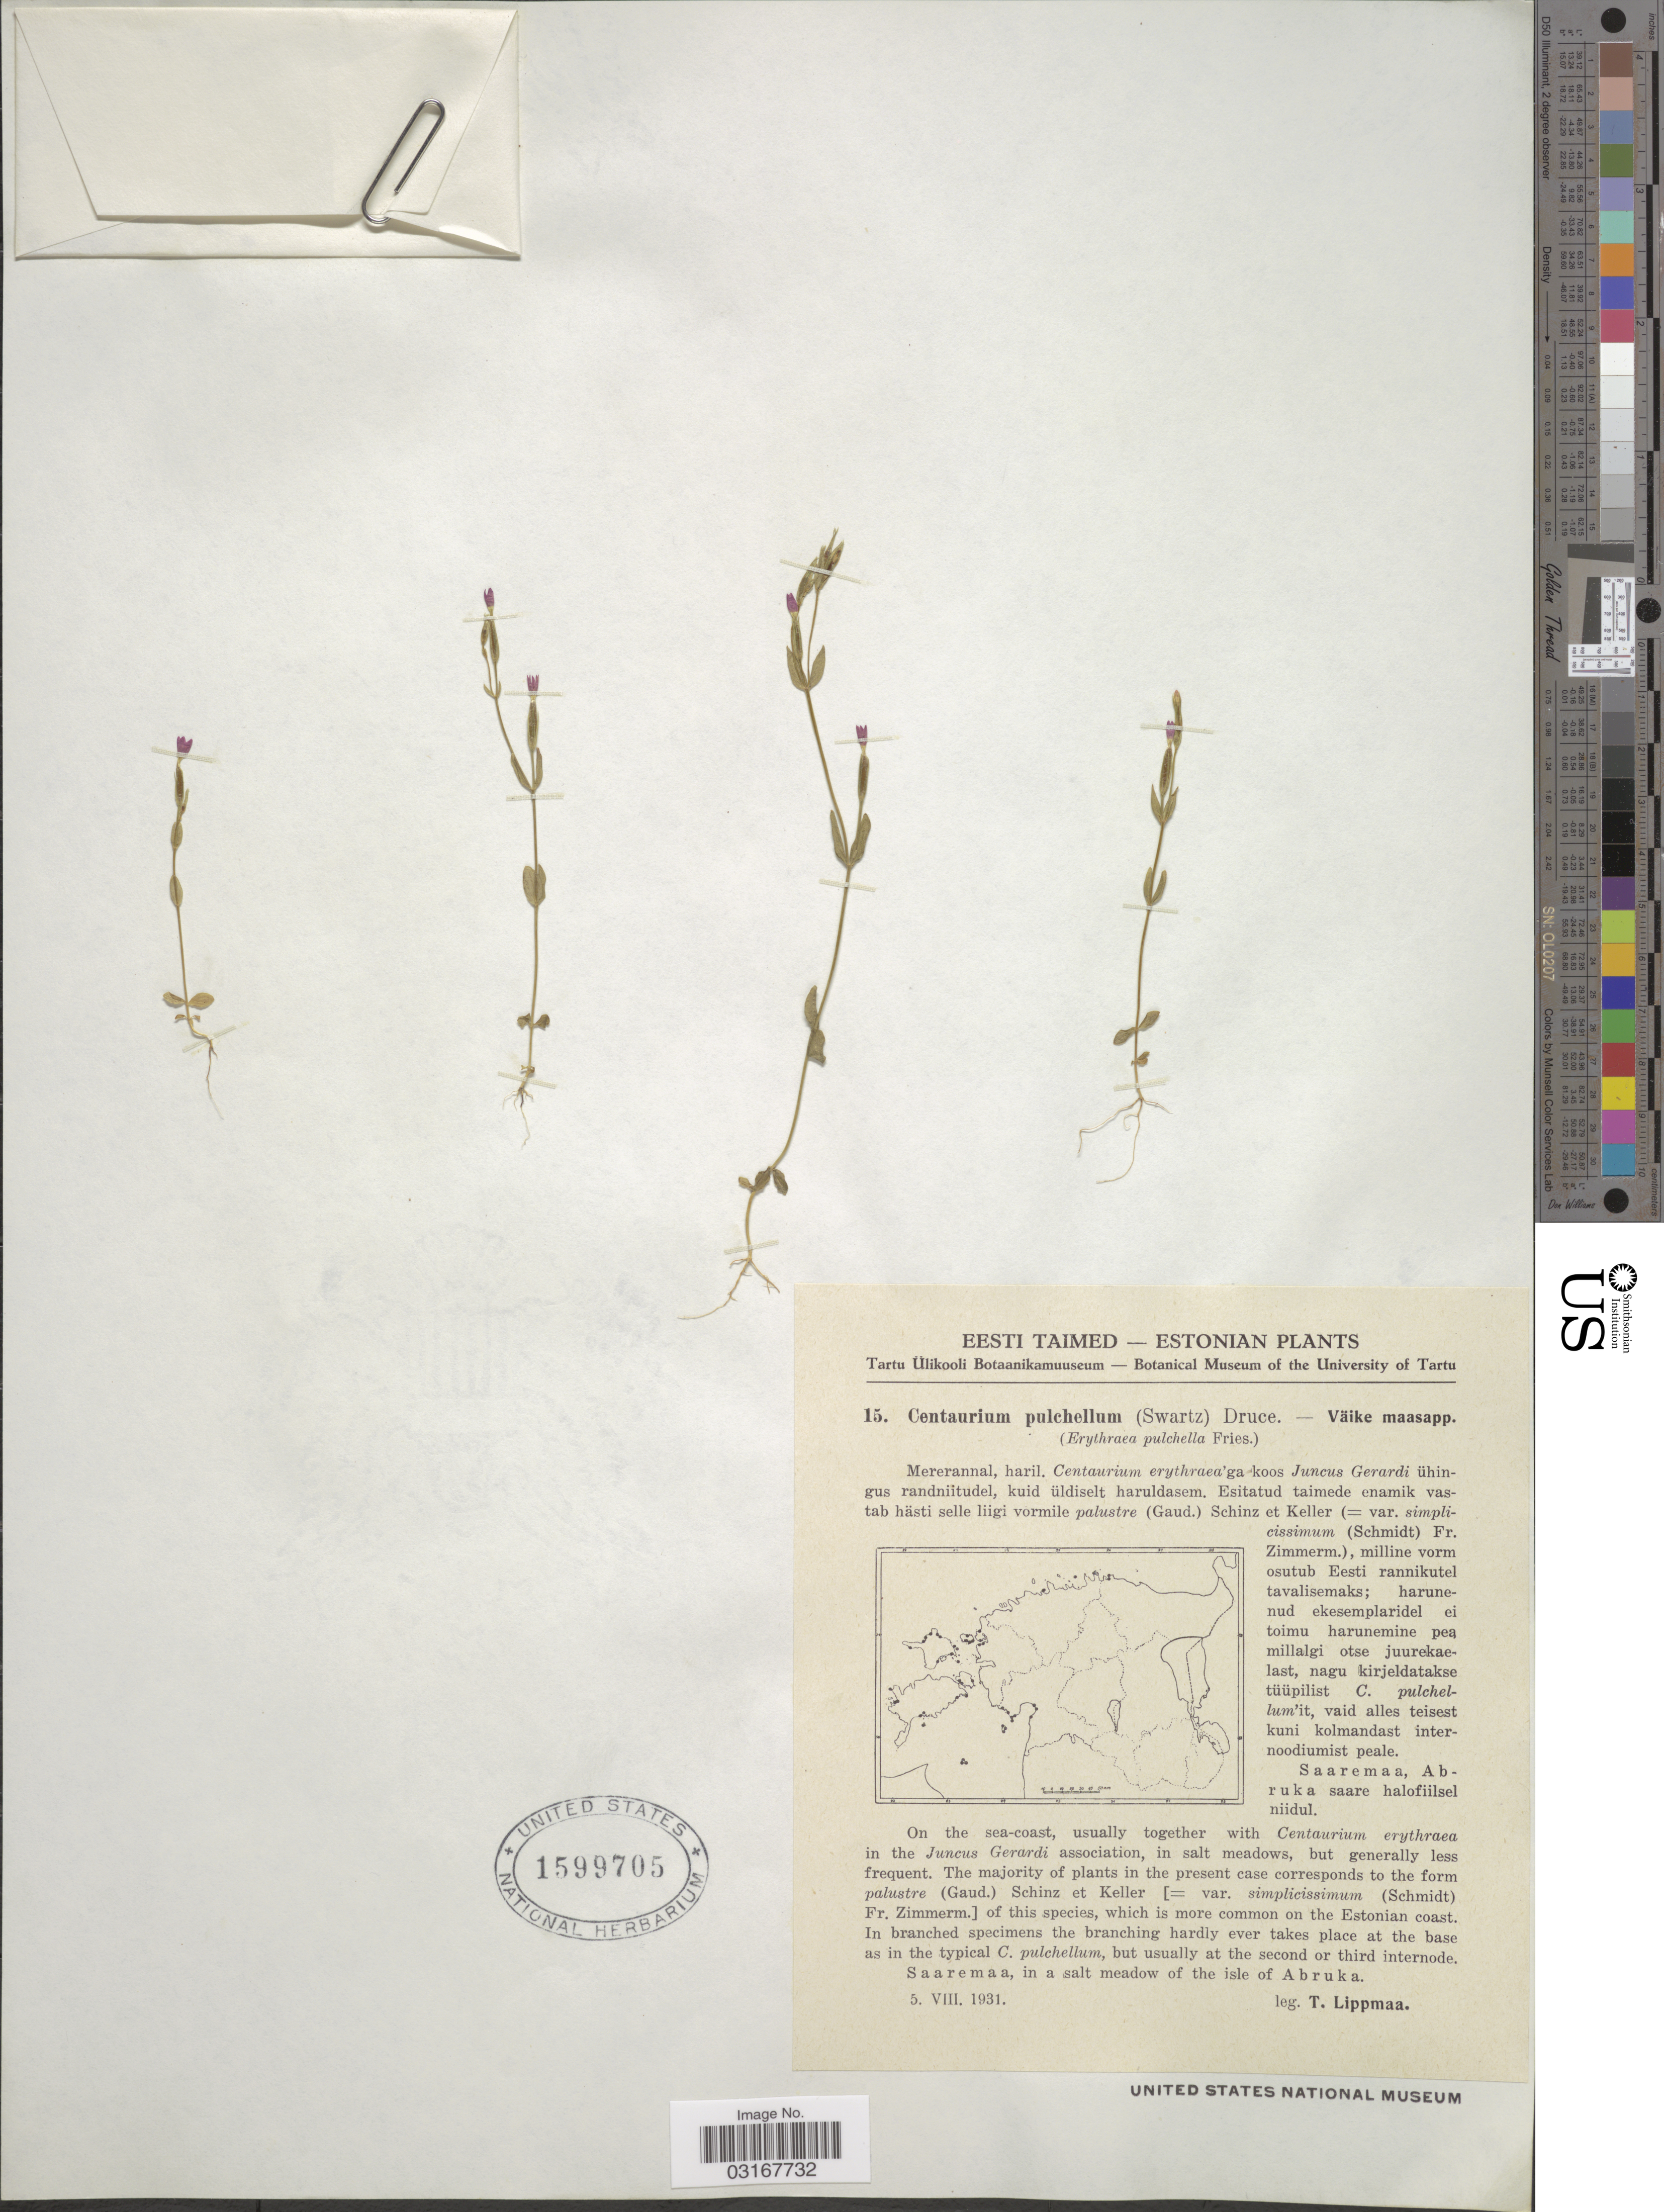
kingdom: Plantae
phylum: Tracheophyta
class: Magnoliopsida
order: Gentianales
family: Gentianaceae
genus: Centaurium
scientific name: Centaurium pulchellum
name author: (Sw.) Druce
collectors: T. Lippmaa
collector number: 15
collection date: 1931-08-05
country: Estonia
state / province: Saare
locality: Saaremaa, in a salt meadow of the isle of Abruka.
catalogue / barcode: US 1599705